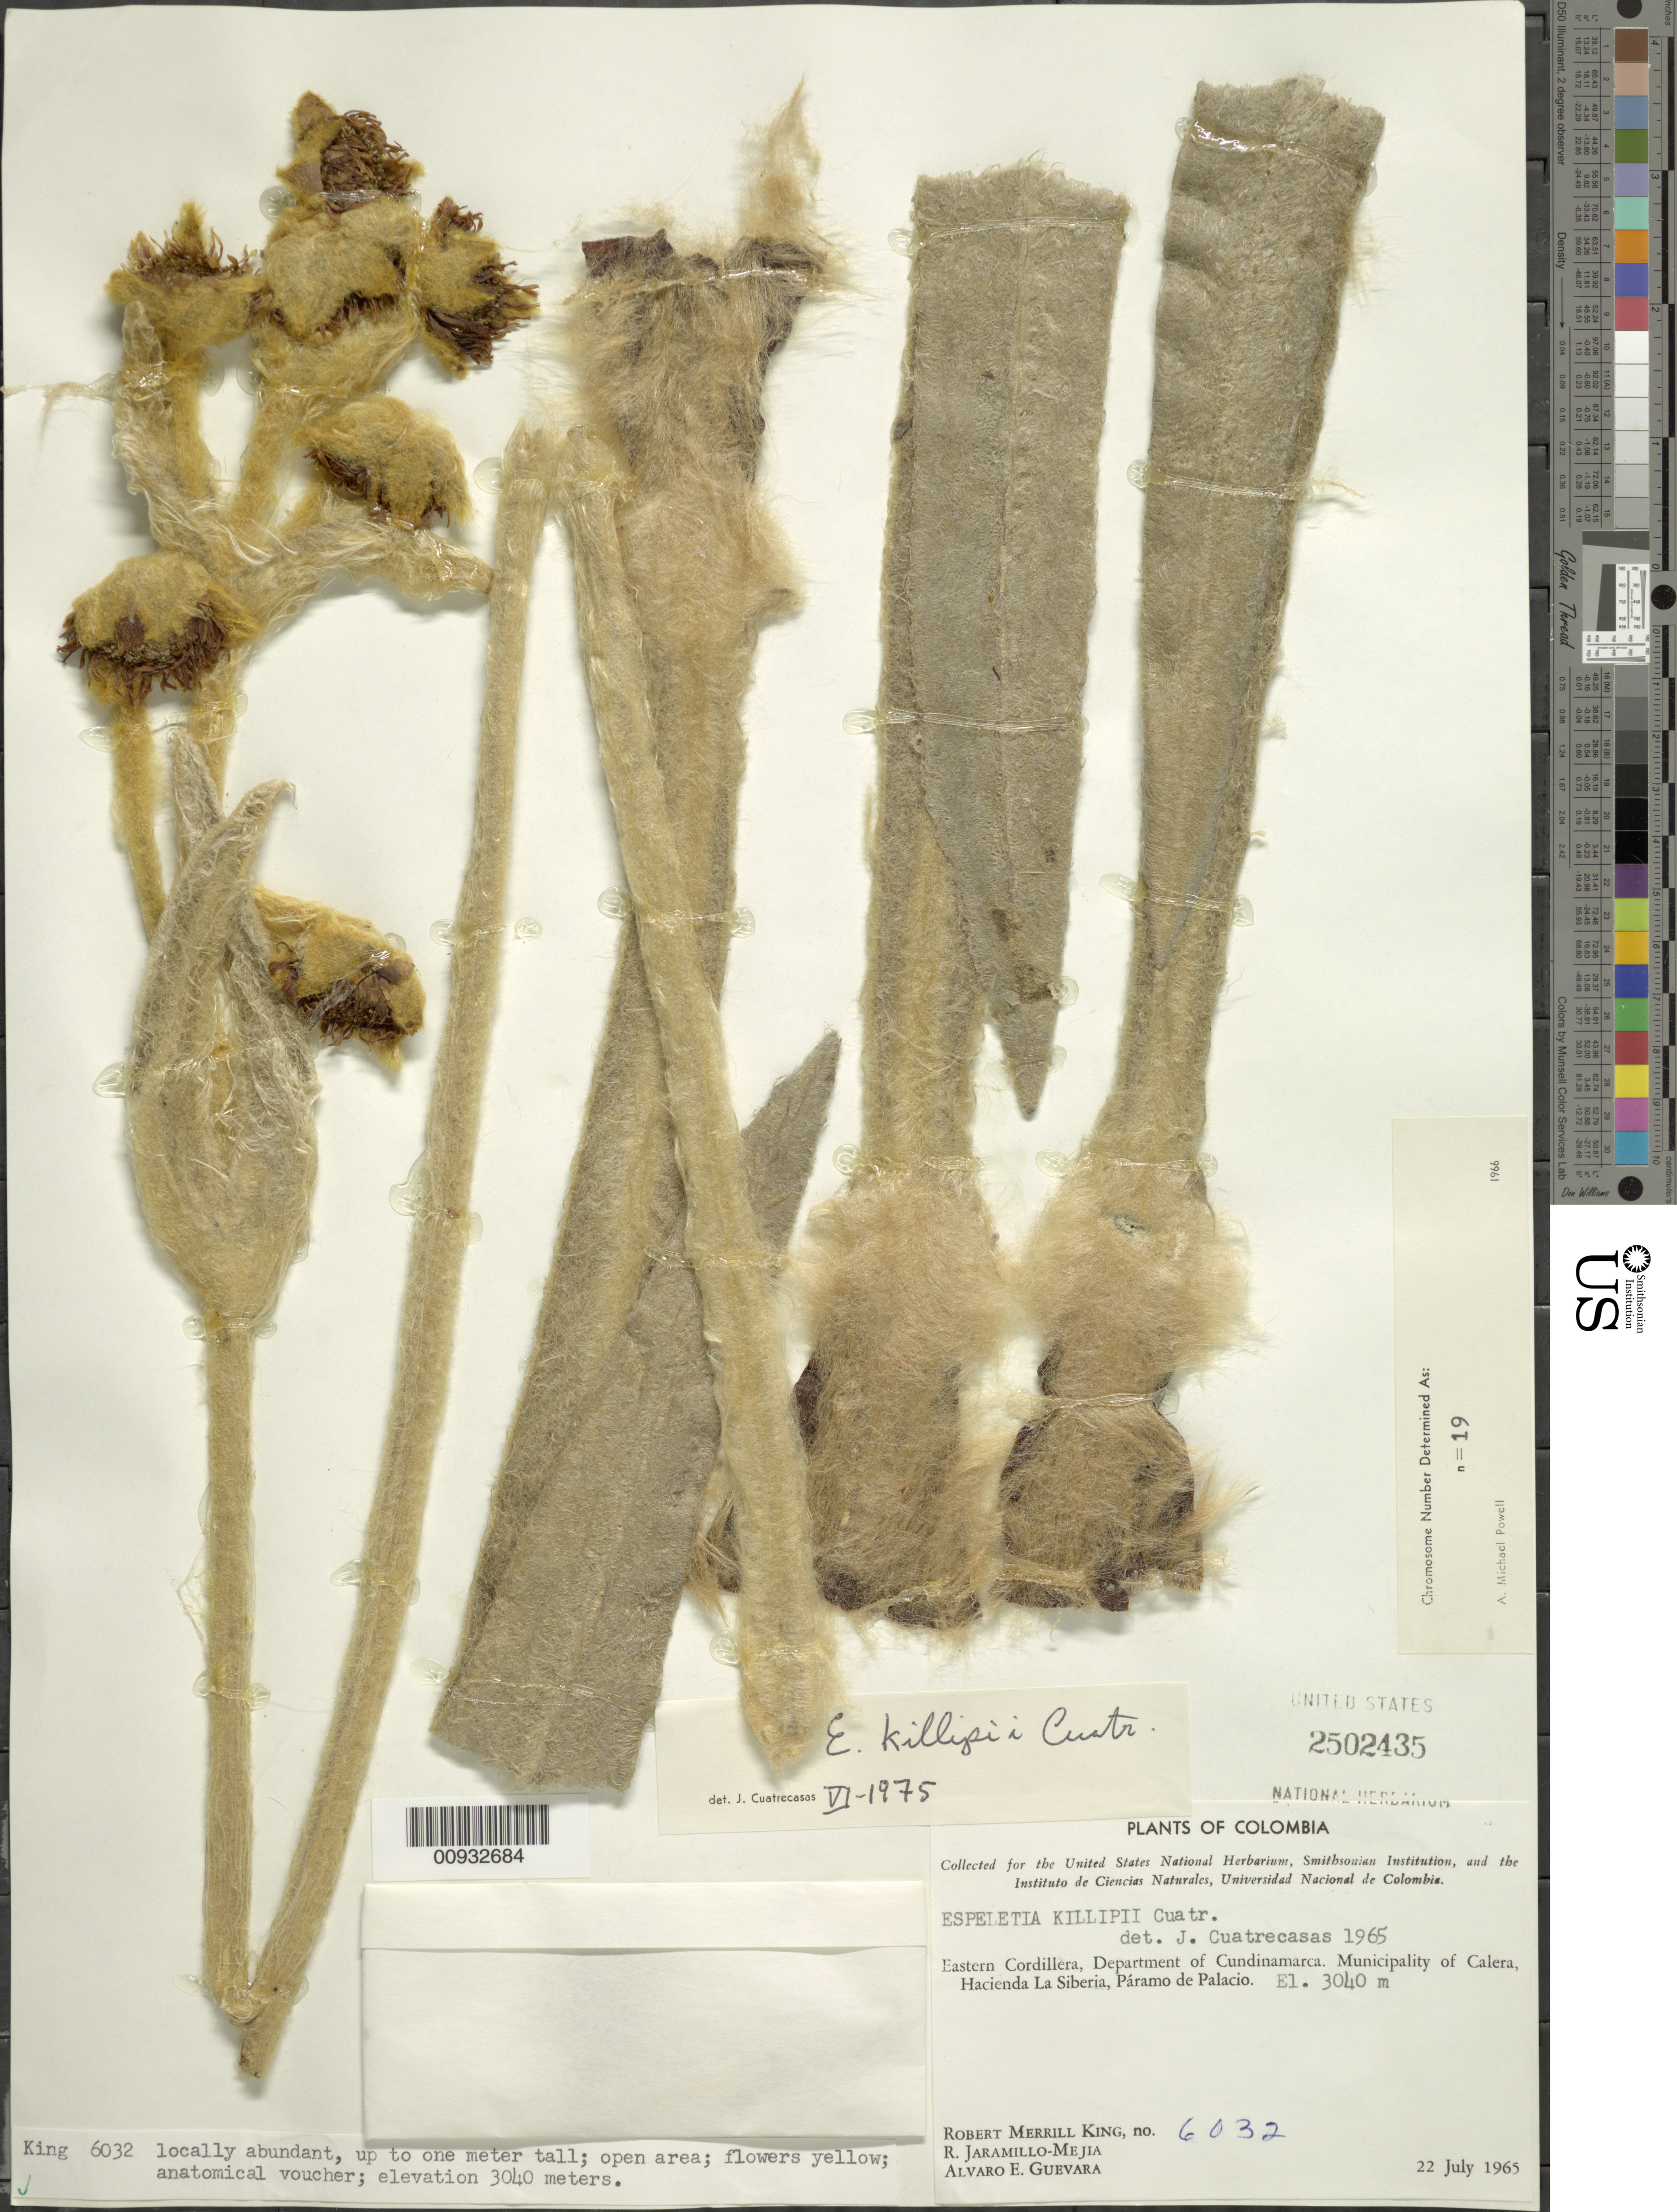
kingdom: Plantae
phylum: Tracheophyta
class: Magnoliopsida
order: Asterales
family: Asteraceae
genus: Espeletia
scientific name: Espeletia killipii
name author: Cuatrec.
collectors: R. M. King, R. Jaramillo M. & A. E. Guevara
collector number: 6032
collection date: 1965-07-22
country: Colombia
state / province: Cundinamarca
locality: Eastern Cordillera. Municipality of Calera, Hacienda La Siberia, Paramo de Palacio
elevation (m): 3040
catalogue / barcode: US 2502435